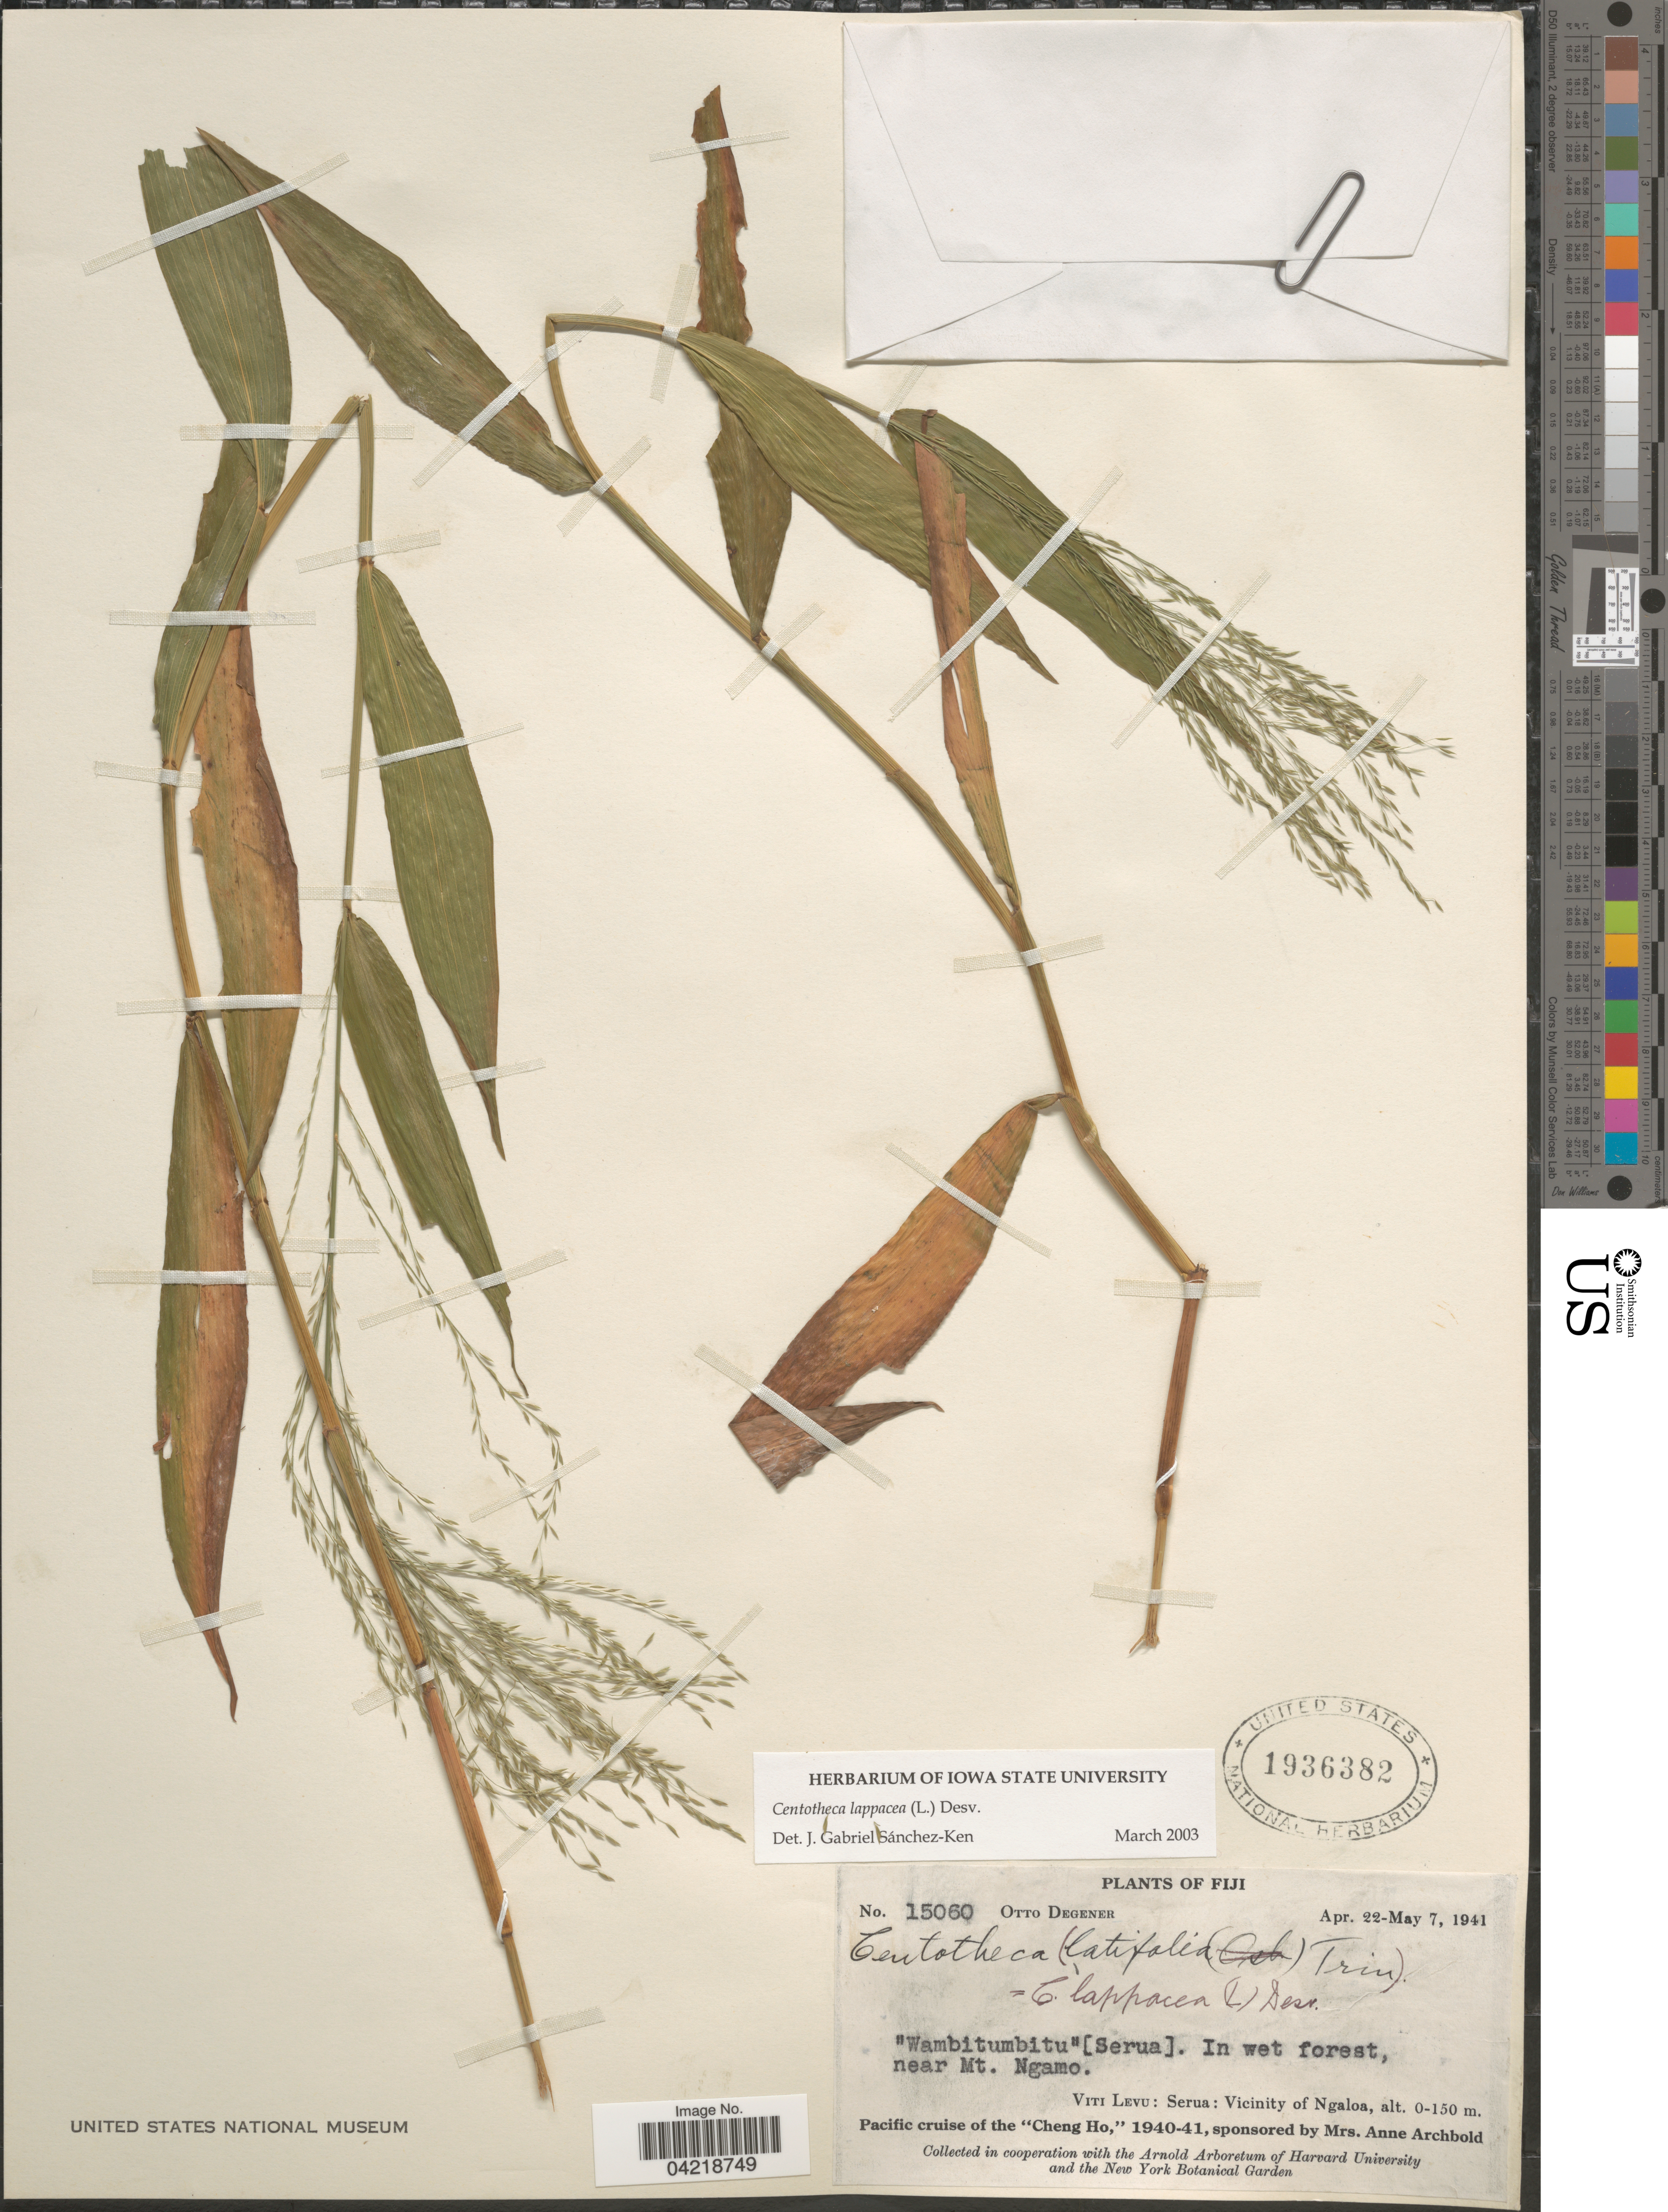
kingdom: Plantae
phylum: Tracheophyta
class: Liliopsida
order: Poales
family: Poaceae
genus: Centotheca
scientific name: Centotheca lappacea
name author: (L.) Desv.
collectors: O. Degener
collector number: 15060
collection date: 1941-04-22/1941-05-07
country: Fiji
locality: In wet forest, near Mt. Ngamo. Viti Levu: Serua: Vicinity of Ngaloa.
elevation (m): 0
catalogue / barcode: US 1936382